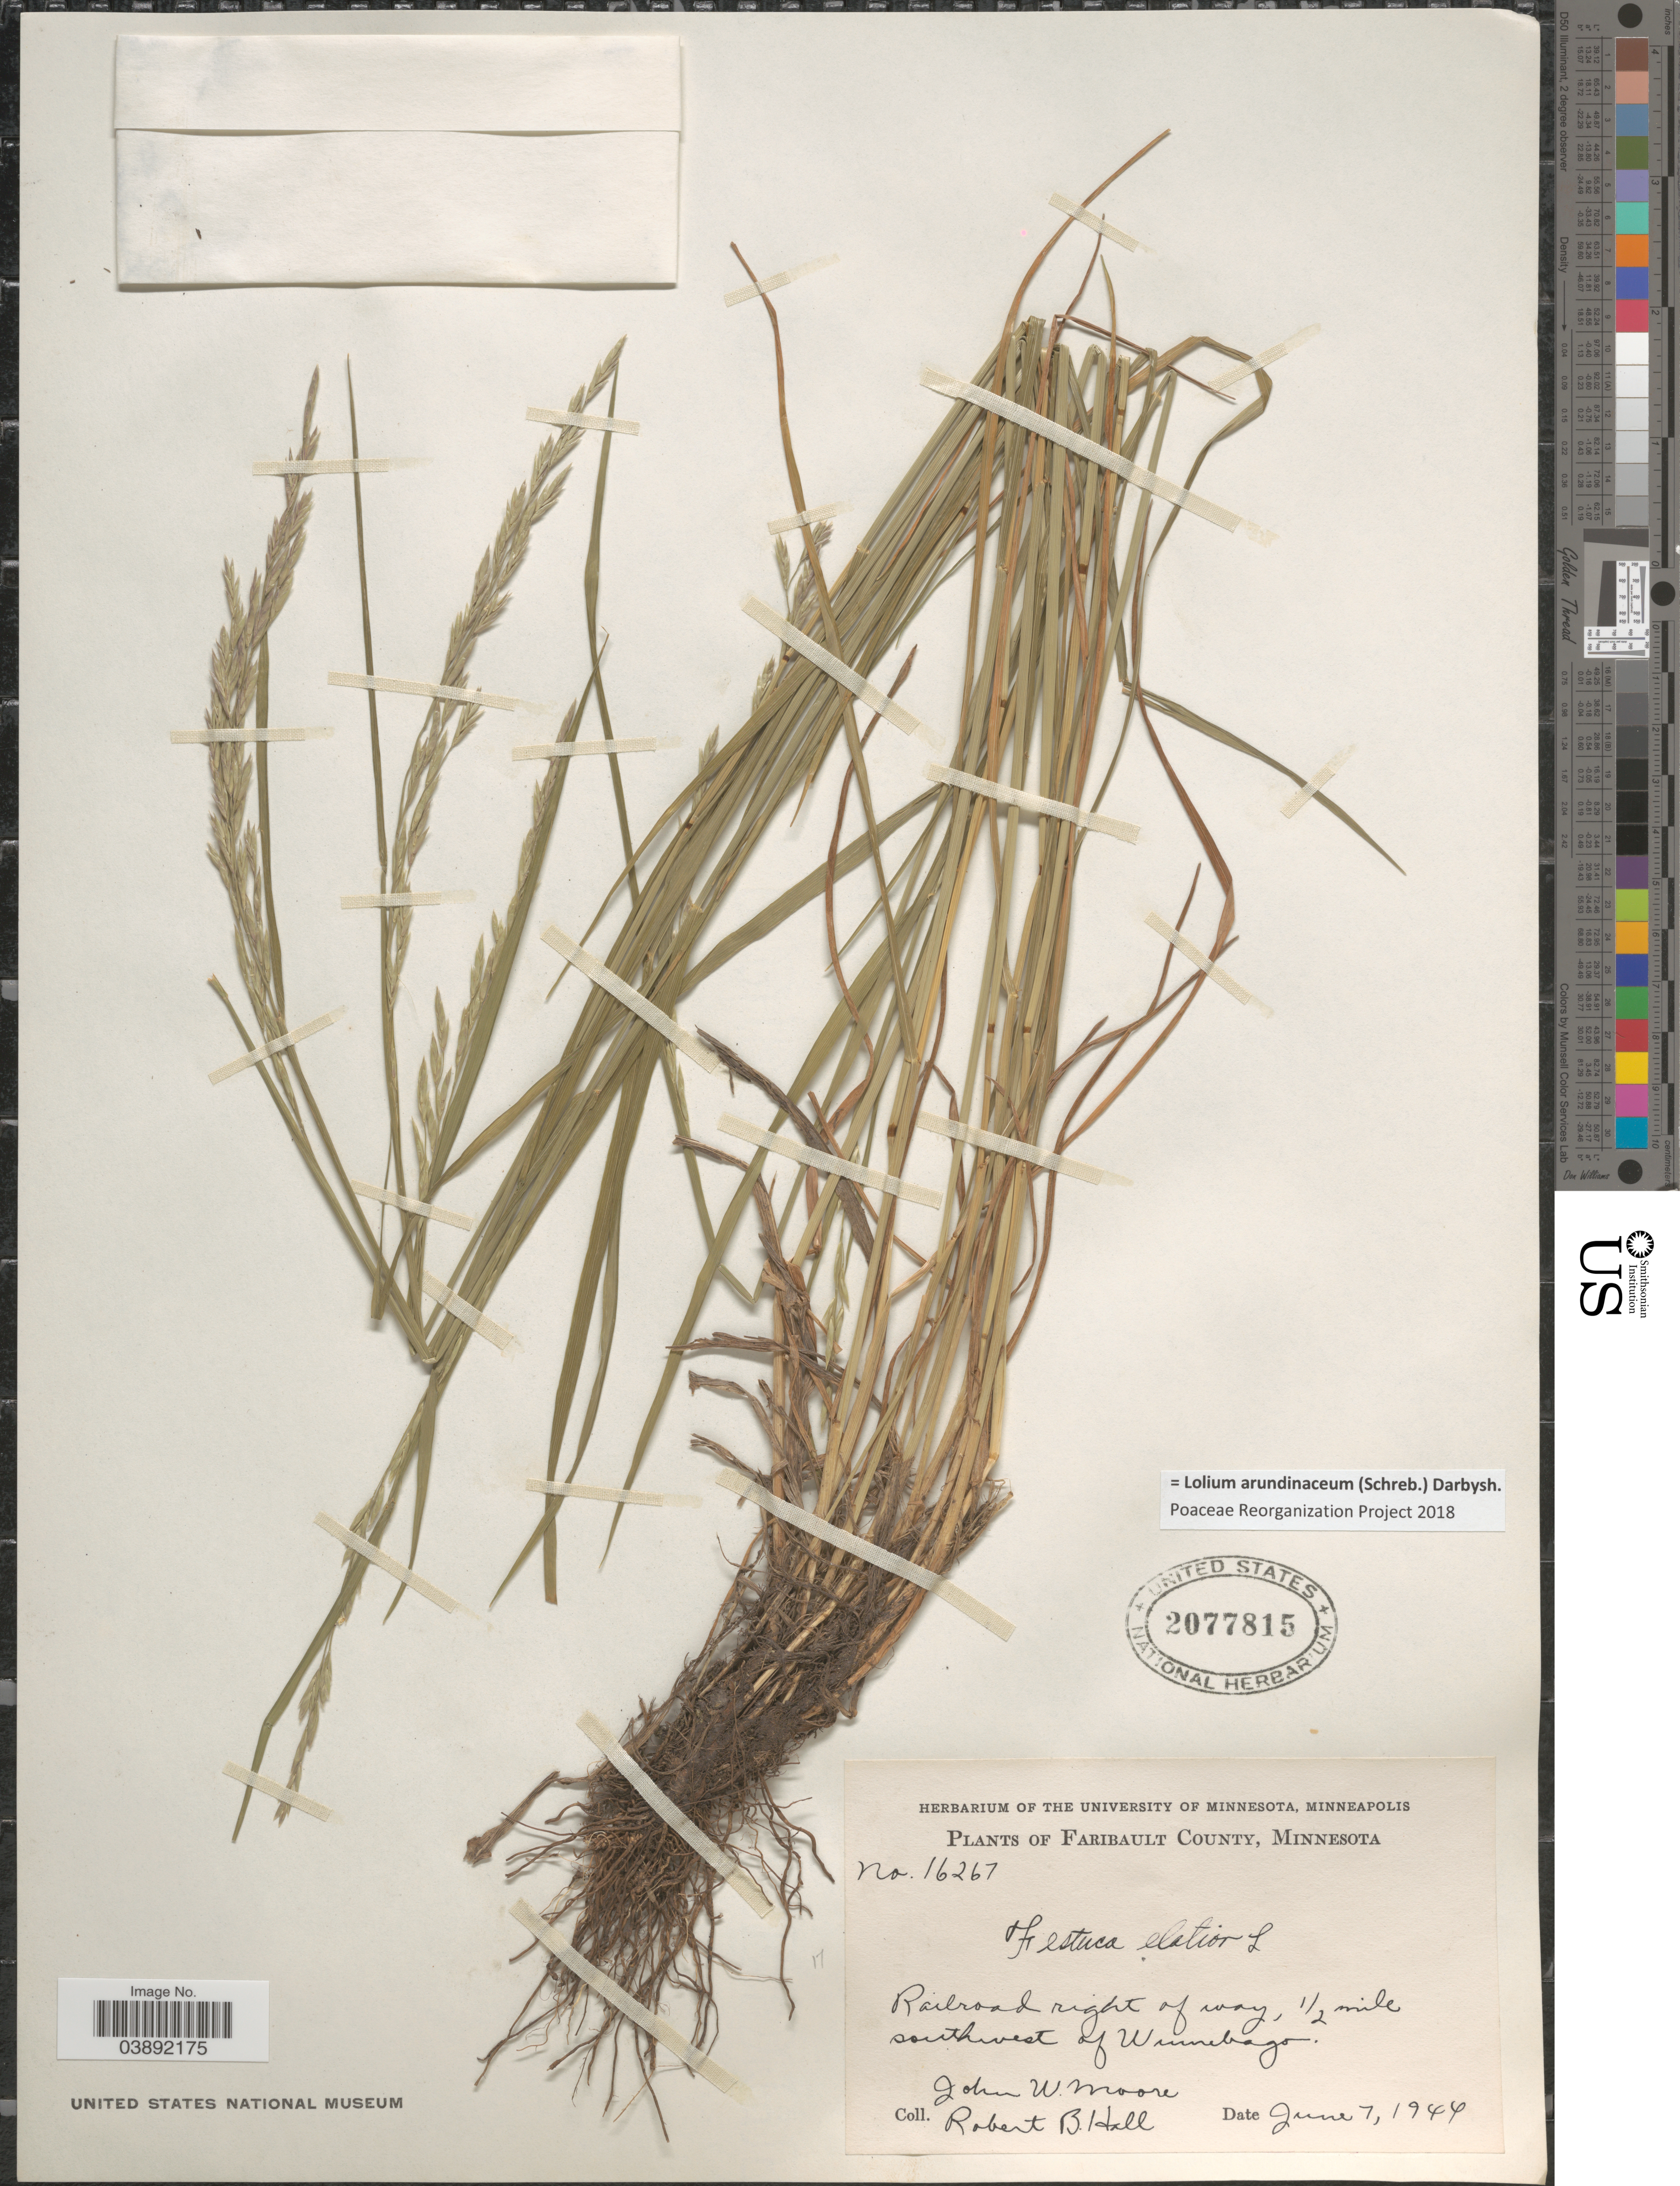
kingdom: Plantae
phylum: Tracheophyta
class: Liliopsida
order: Poales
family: Poaceae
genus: Lolium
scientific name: Lolium arundinaceum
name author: (Schreb.) Darbysh.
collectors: J. Moore & R. Hall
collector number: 16267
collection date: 1944-06-07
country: United States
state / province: Minnesota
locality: Faribault County. Railroad right of way, ½ mile southwest of Winnebago.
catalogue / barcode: US 2077815